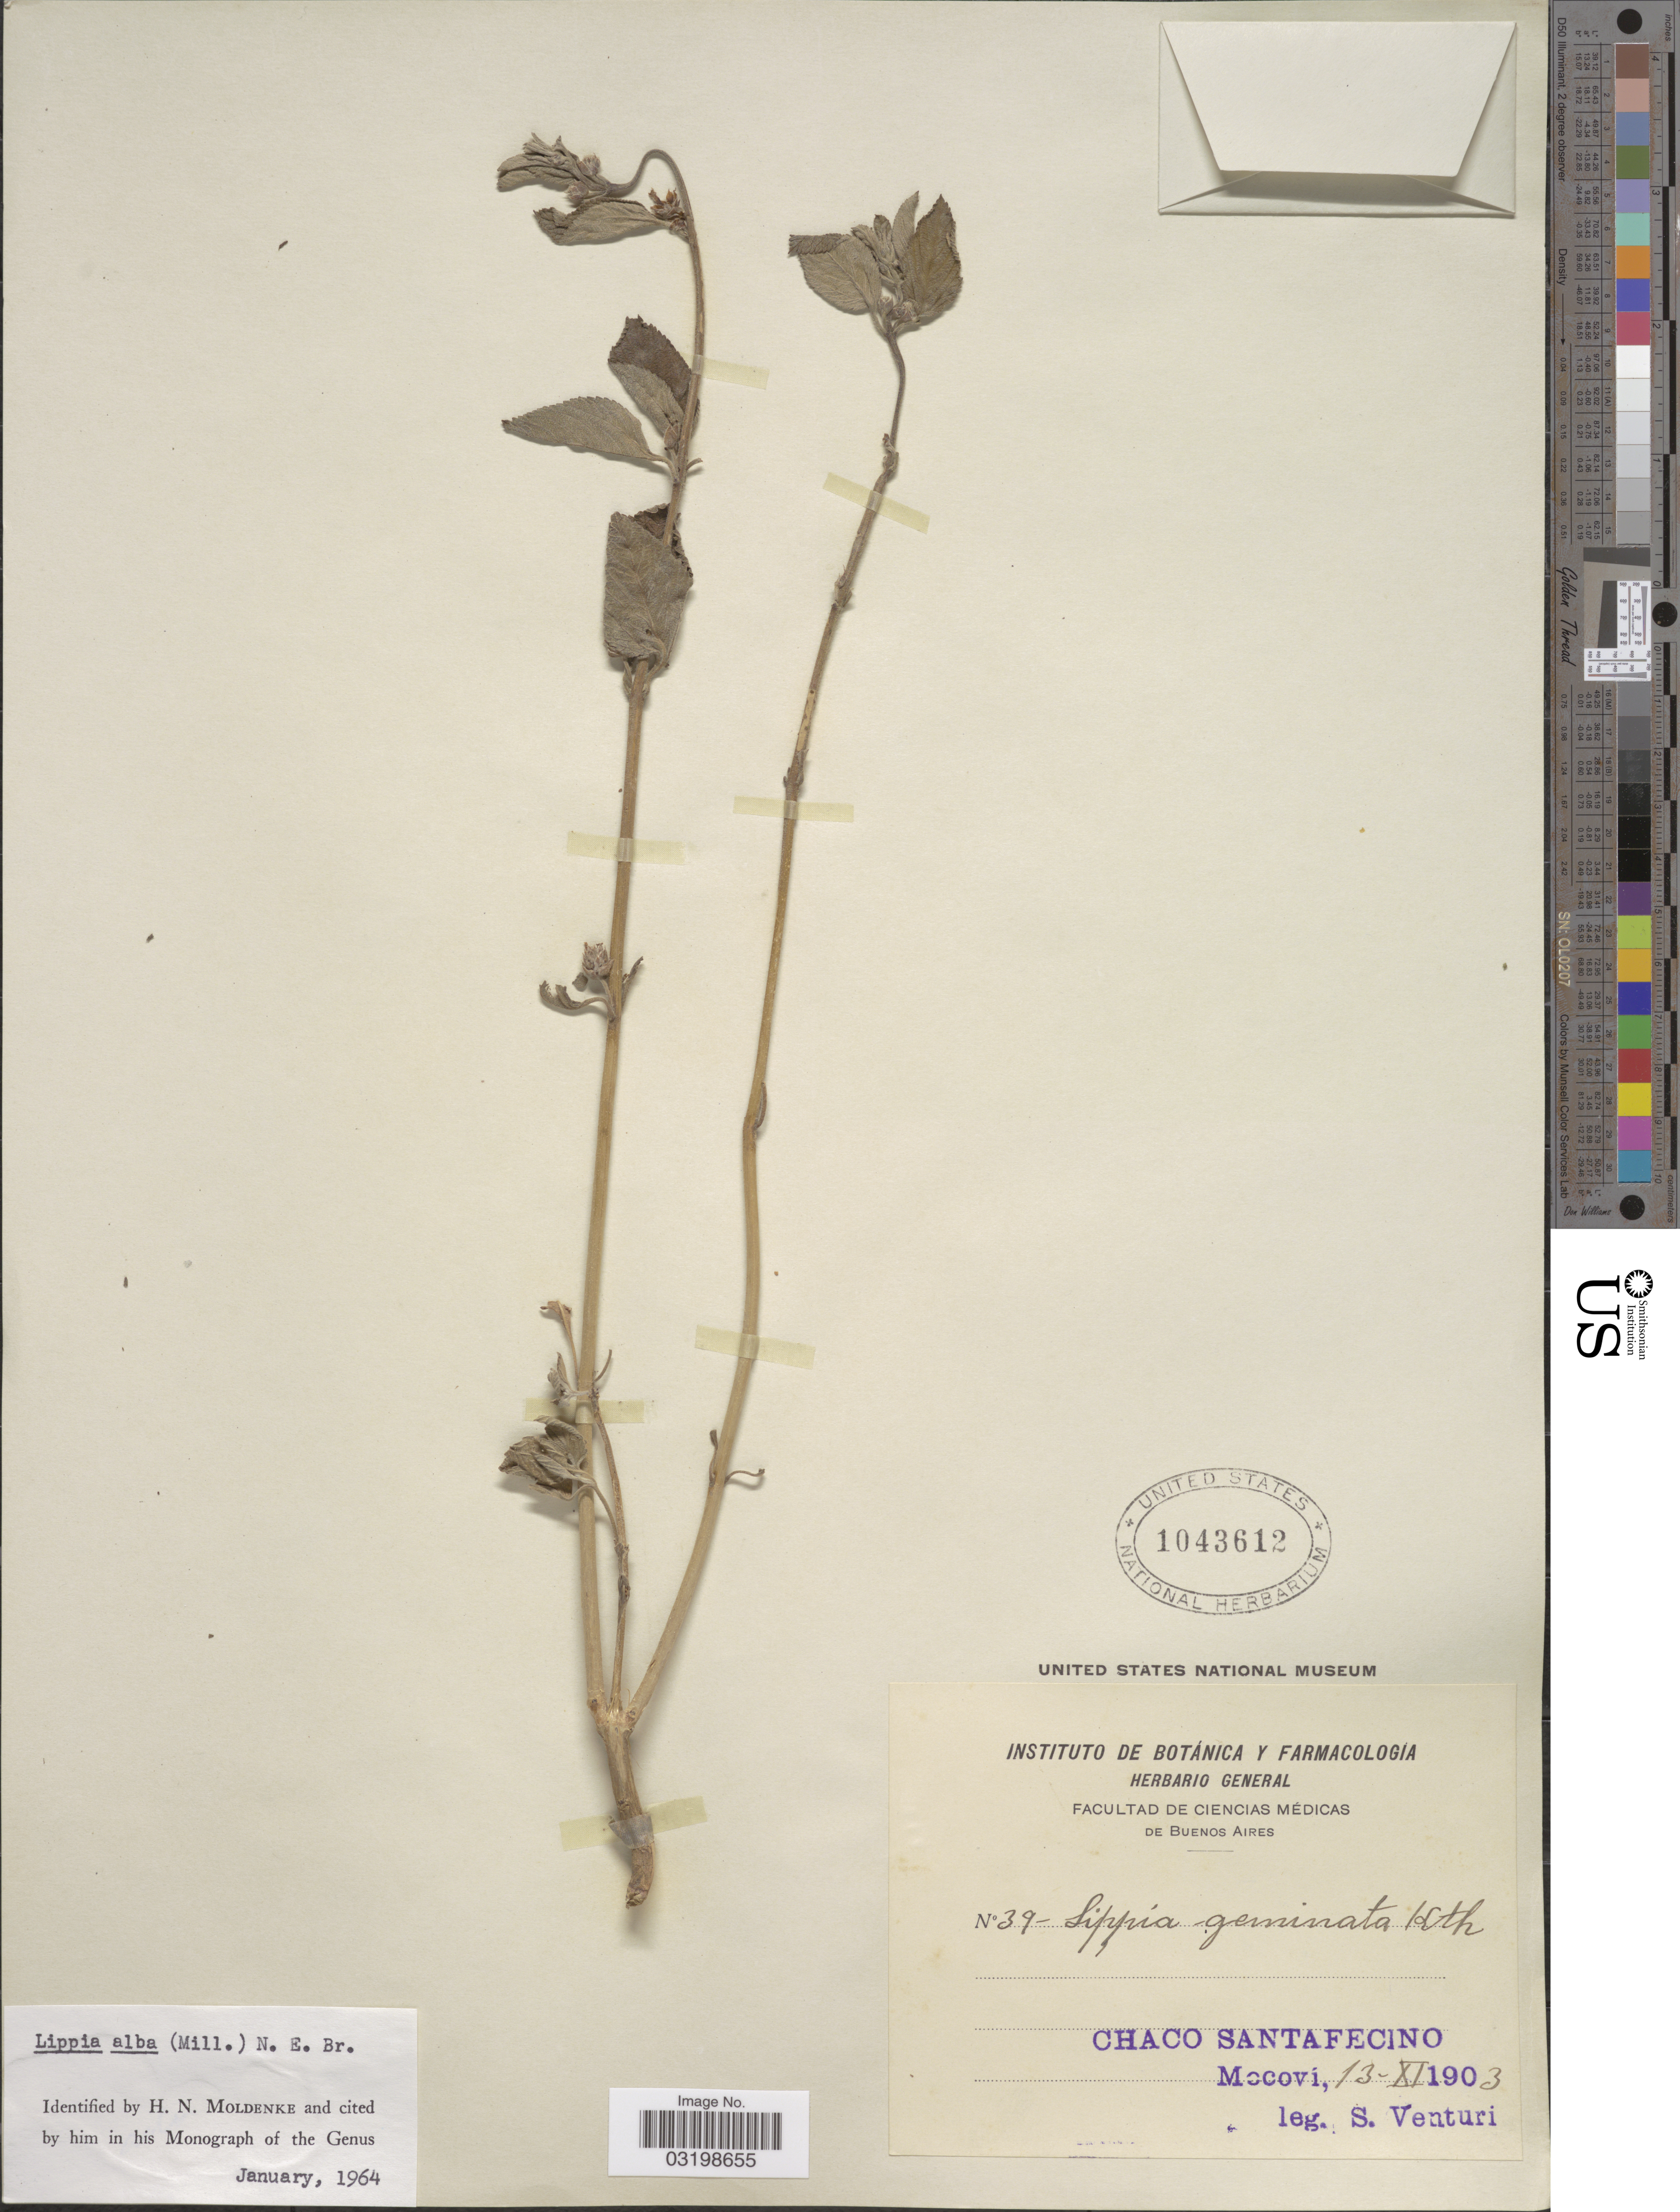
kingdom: Plantae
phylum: Tracheophyta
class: Magnoliopsida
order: Lamiales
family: Verbenaceae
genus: Lippia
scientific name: Lippia alba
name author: (Mill.) N.E. Br. ex Britton & P. Wilson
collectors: S. Venturi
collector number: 39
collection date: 1903-11-13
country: Argentina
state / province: Chaco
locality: Chaco Santafecino, Mocovi.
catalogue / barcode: US 1043612